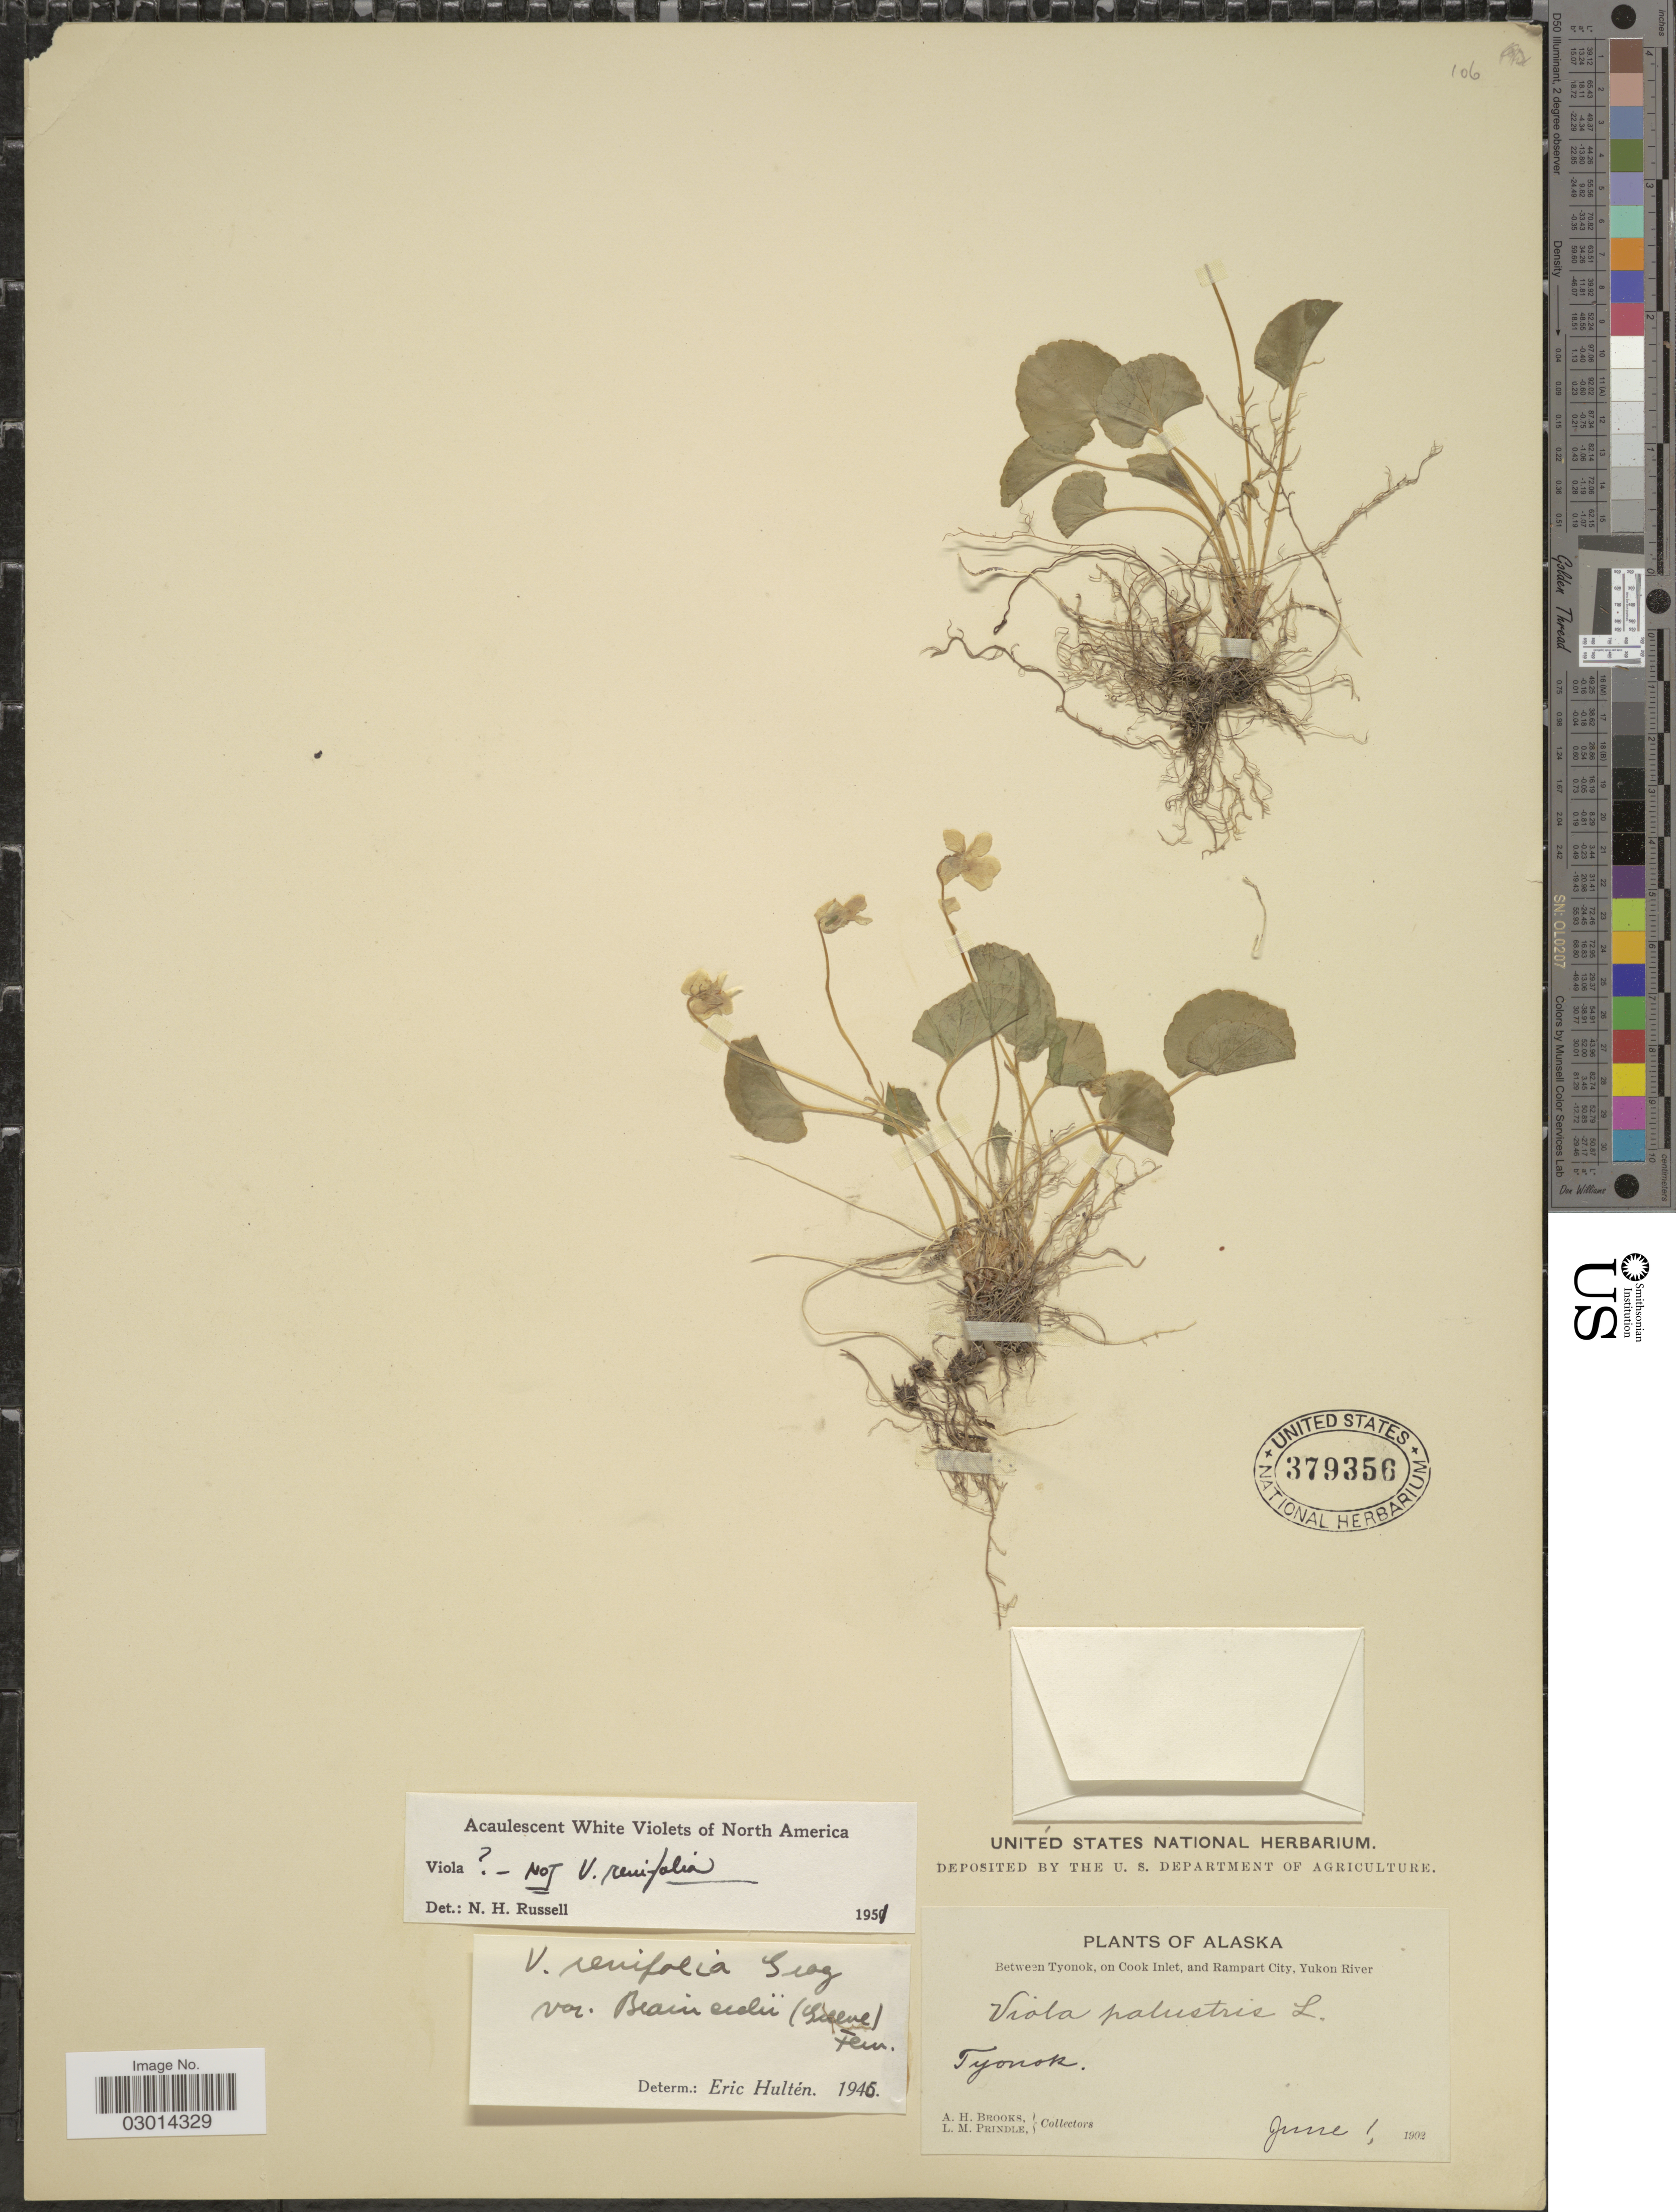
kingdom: Plantae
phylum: Tracheophyta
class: Magnoliopsida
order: Malpighiales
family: Violaceae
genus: Viola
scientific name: Viola renifolia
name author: A. Gray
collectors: A. Brooks & L. Prindle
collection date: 1902-06-01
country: United States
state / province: Alaska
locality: Between Tyonok, on Cook Inlet, and Rampart City, Yukon River. Tyonok.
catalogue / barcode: US 379356